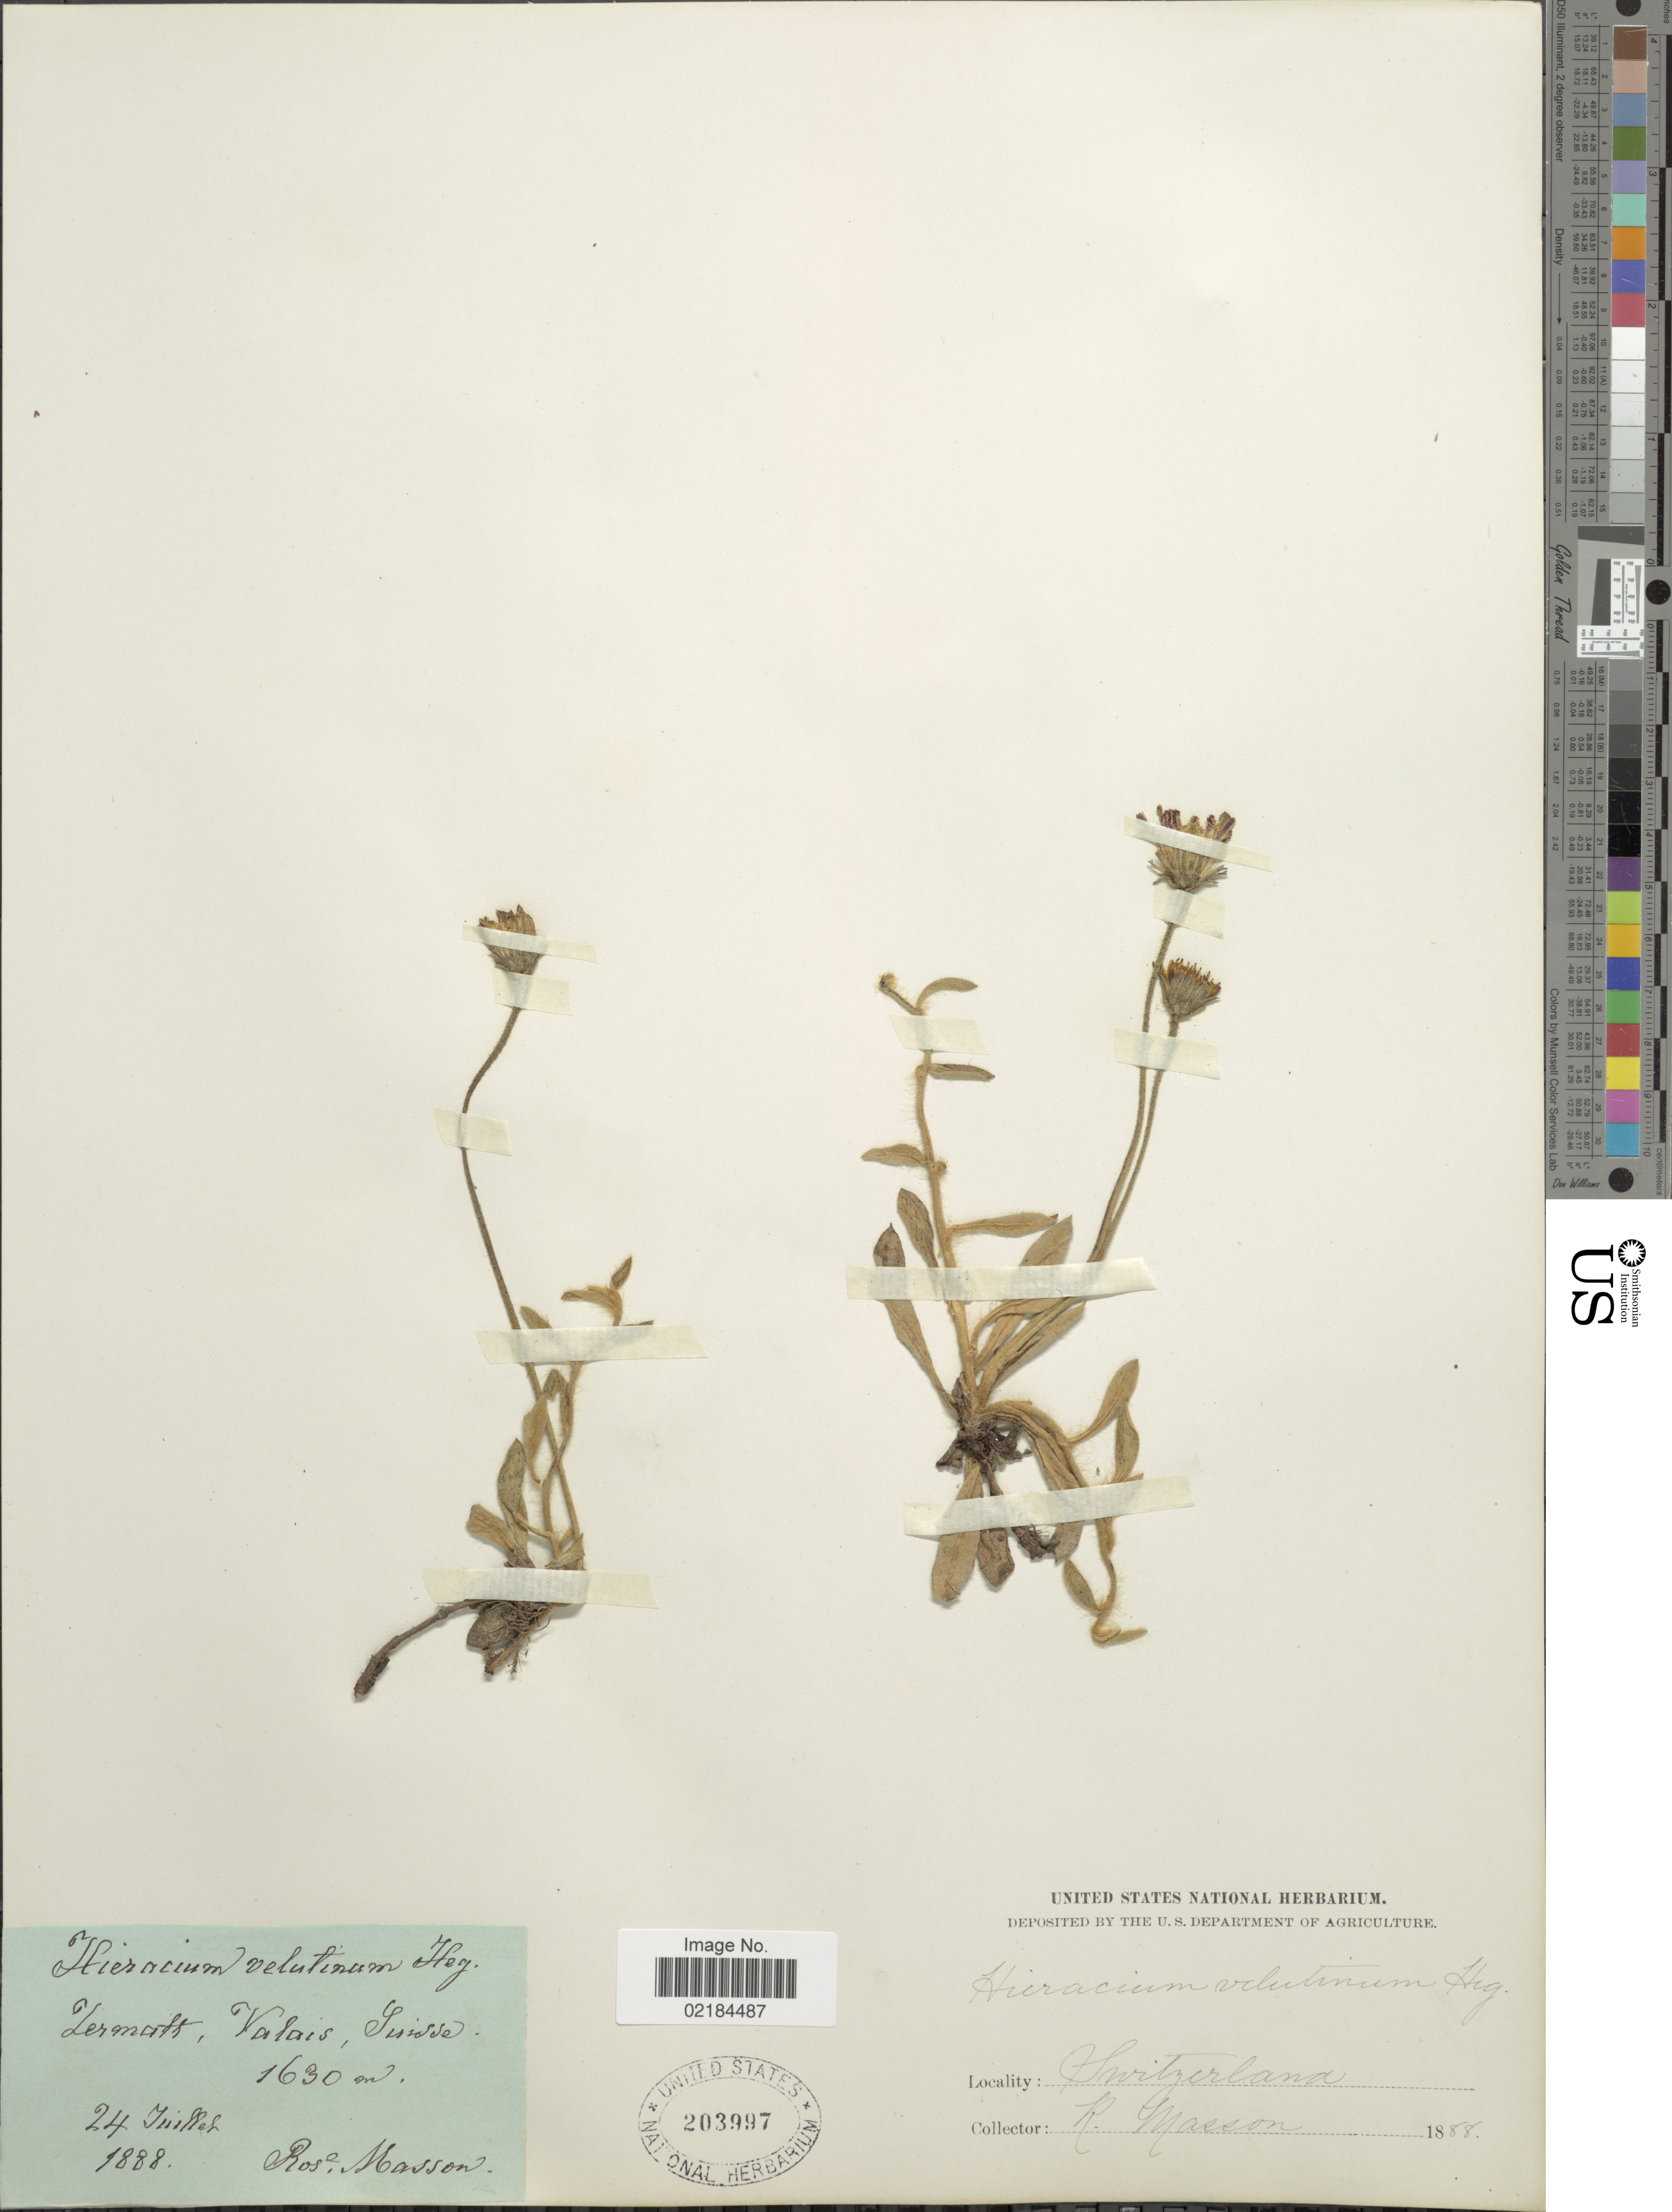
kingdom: Plantae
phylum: Tracheophyta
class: Magnoliopsida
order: Asterales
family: Asteraceae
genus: Pilosella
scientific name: Pilosella velutina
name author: (Froel.) F.W. Schultz & Sch. Bip.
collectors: R. Masson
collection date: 1888-07-24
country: Switzerland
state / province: Valais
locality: Zermatt, Valais, Suisse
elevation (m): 1630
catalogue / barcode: US 203997